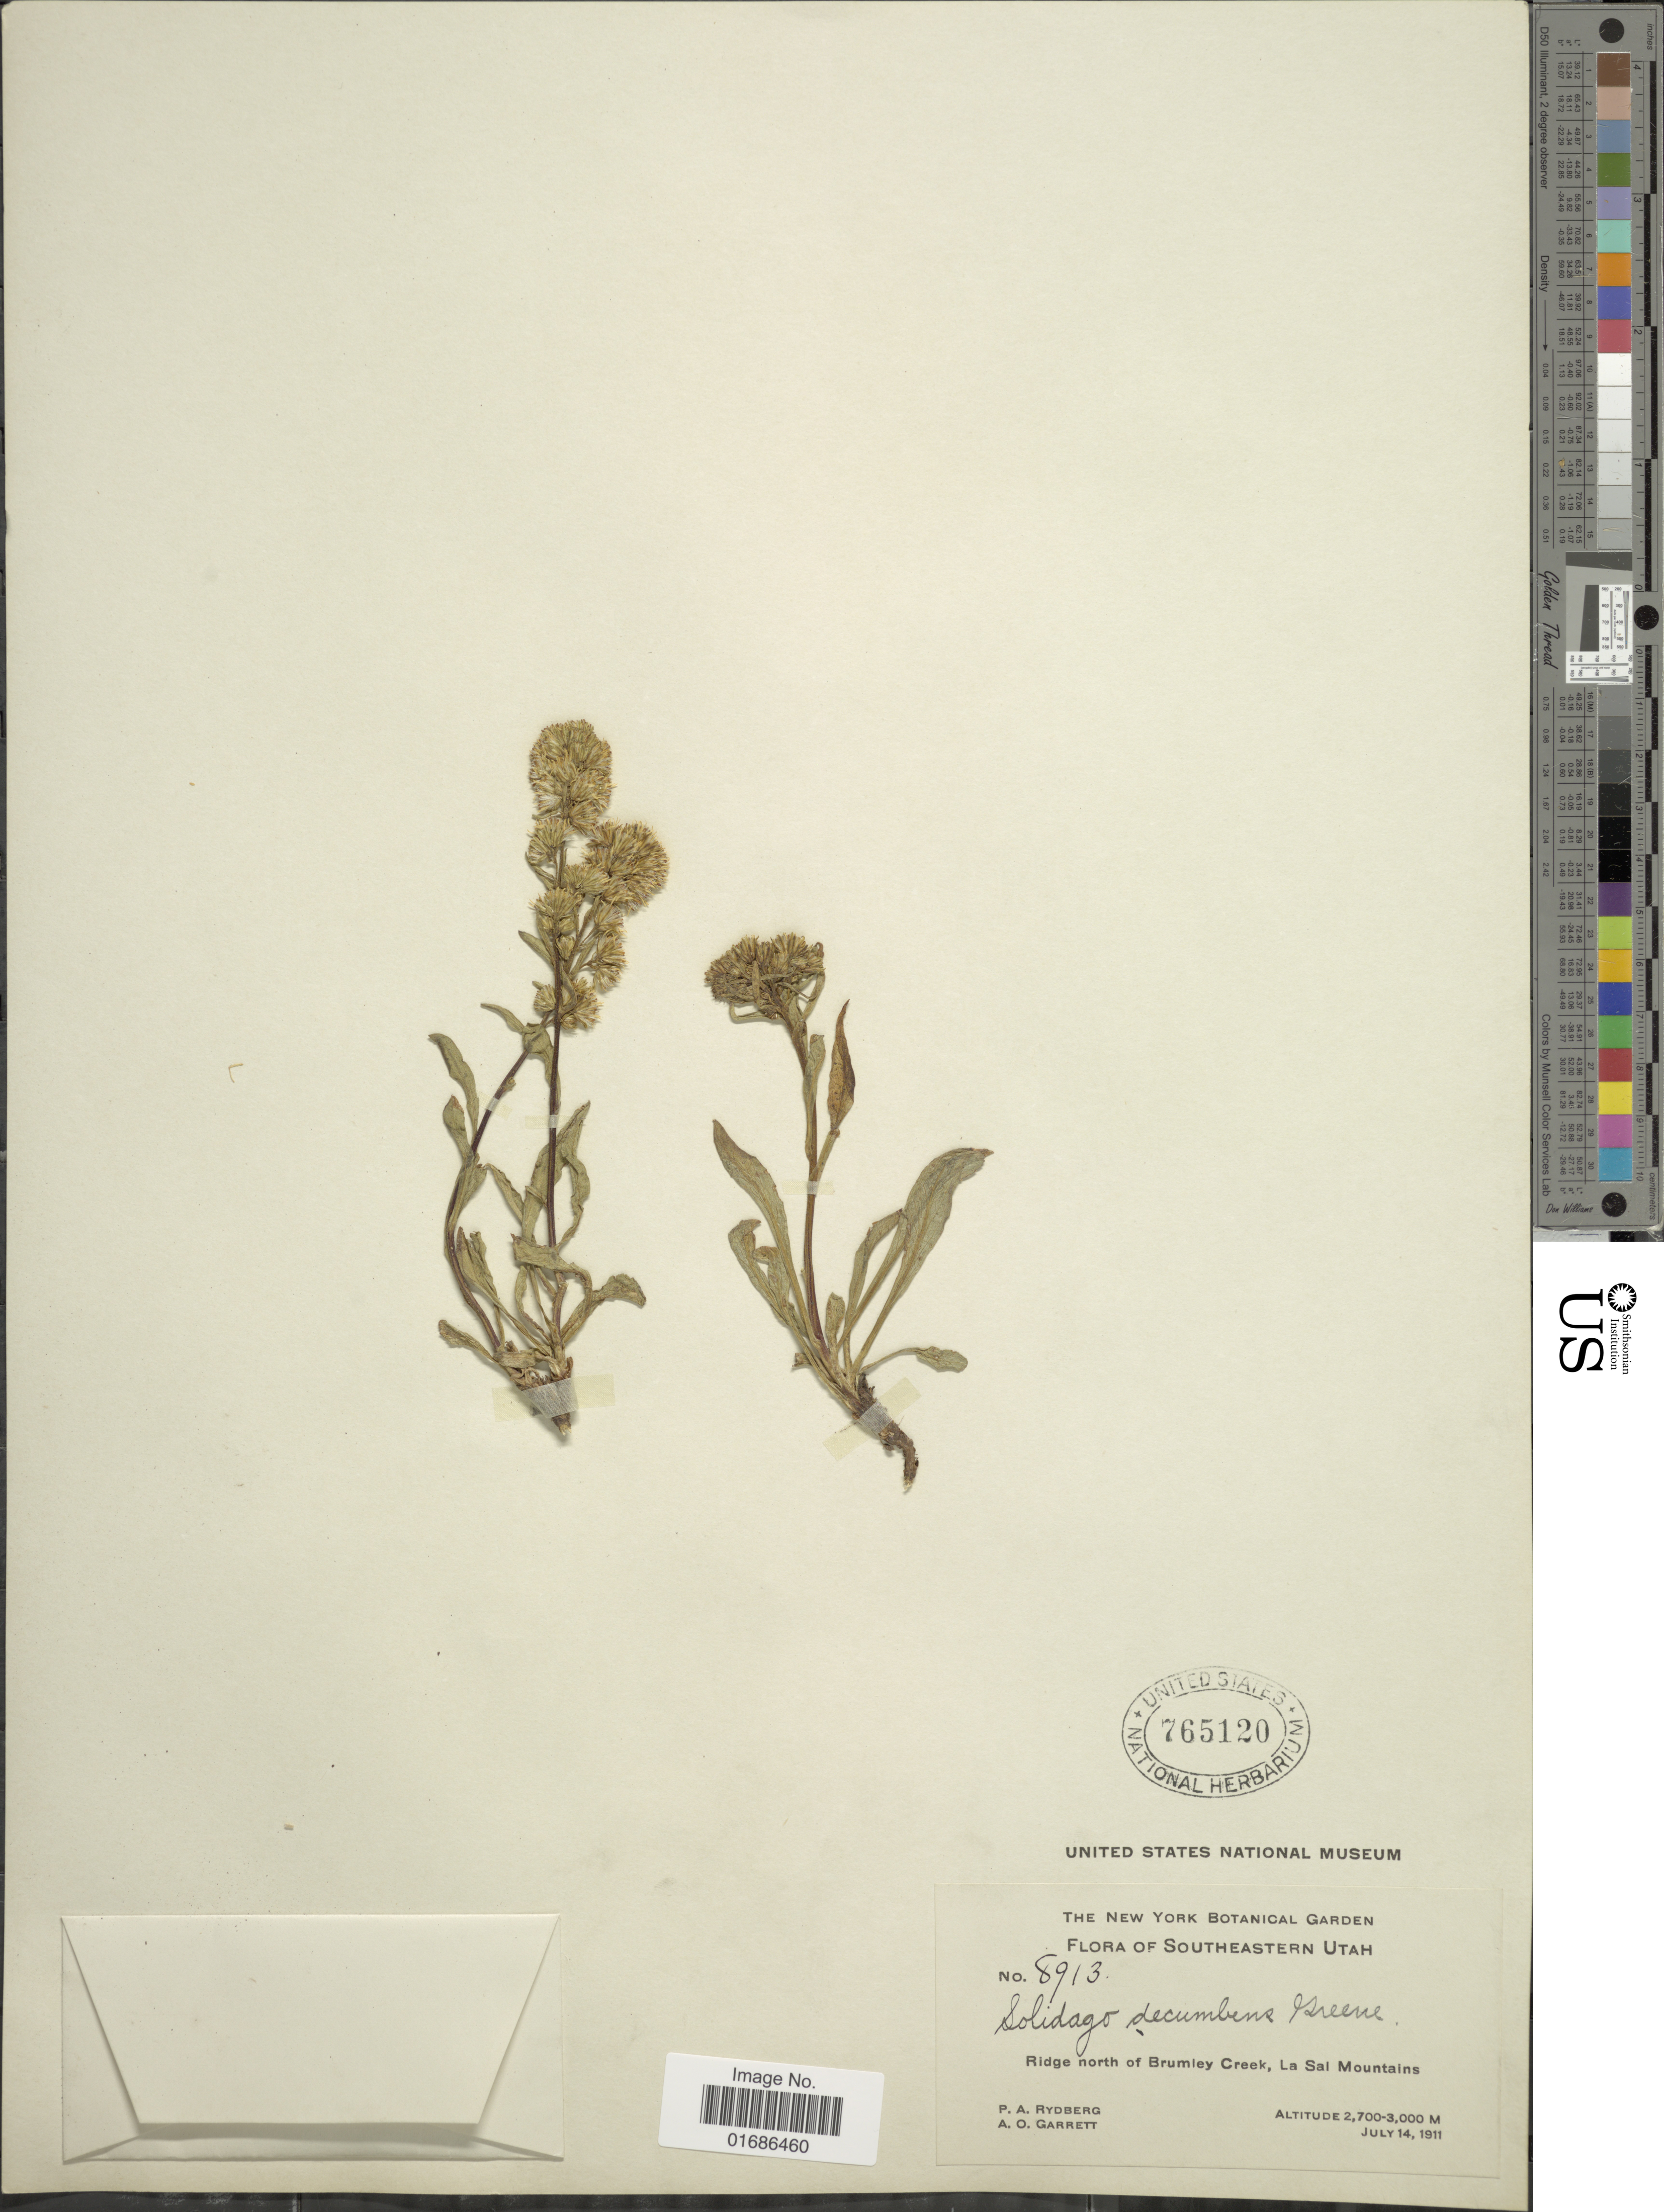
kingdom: Plantae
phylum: Tracheophyta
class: Magnoliopsida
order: Asterales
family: Asteraceae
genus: Solidago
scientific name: Solidago decumbens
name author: Greene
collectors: P. A. Rydberg & A. O. Garrett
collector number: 8913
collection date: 1911-07-14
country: United States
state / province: Utah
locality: Southern Utah, Ridge north of Brumiey Creekm La Sal Mountains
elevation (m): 2700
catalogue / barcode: US 765120